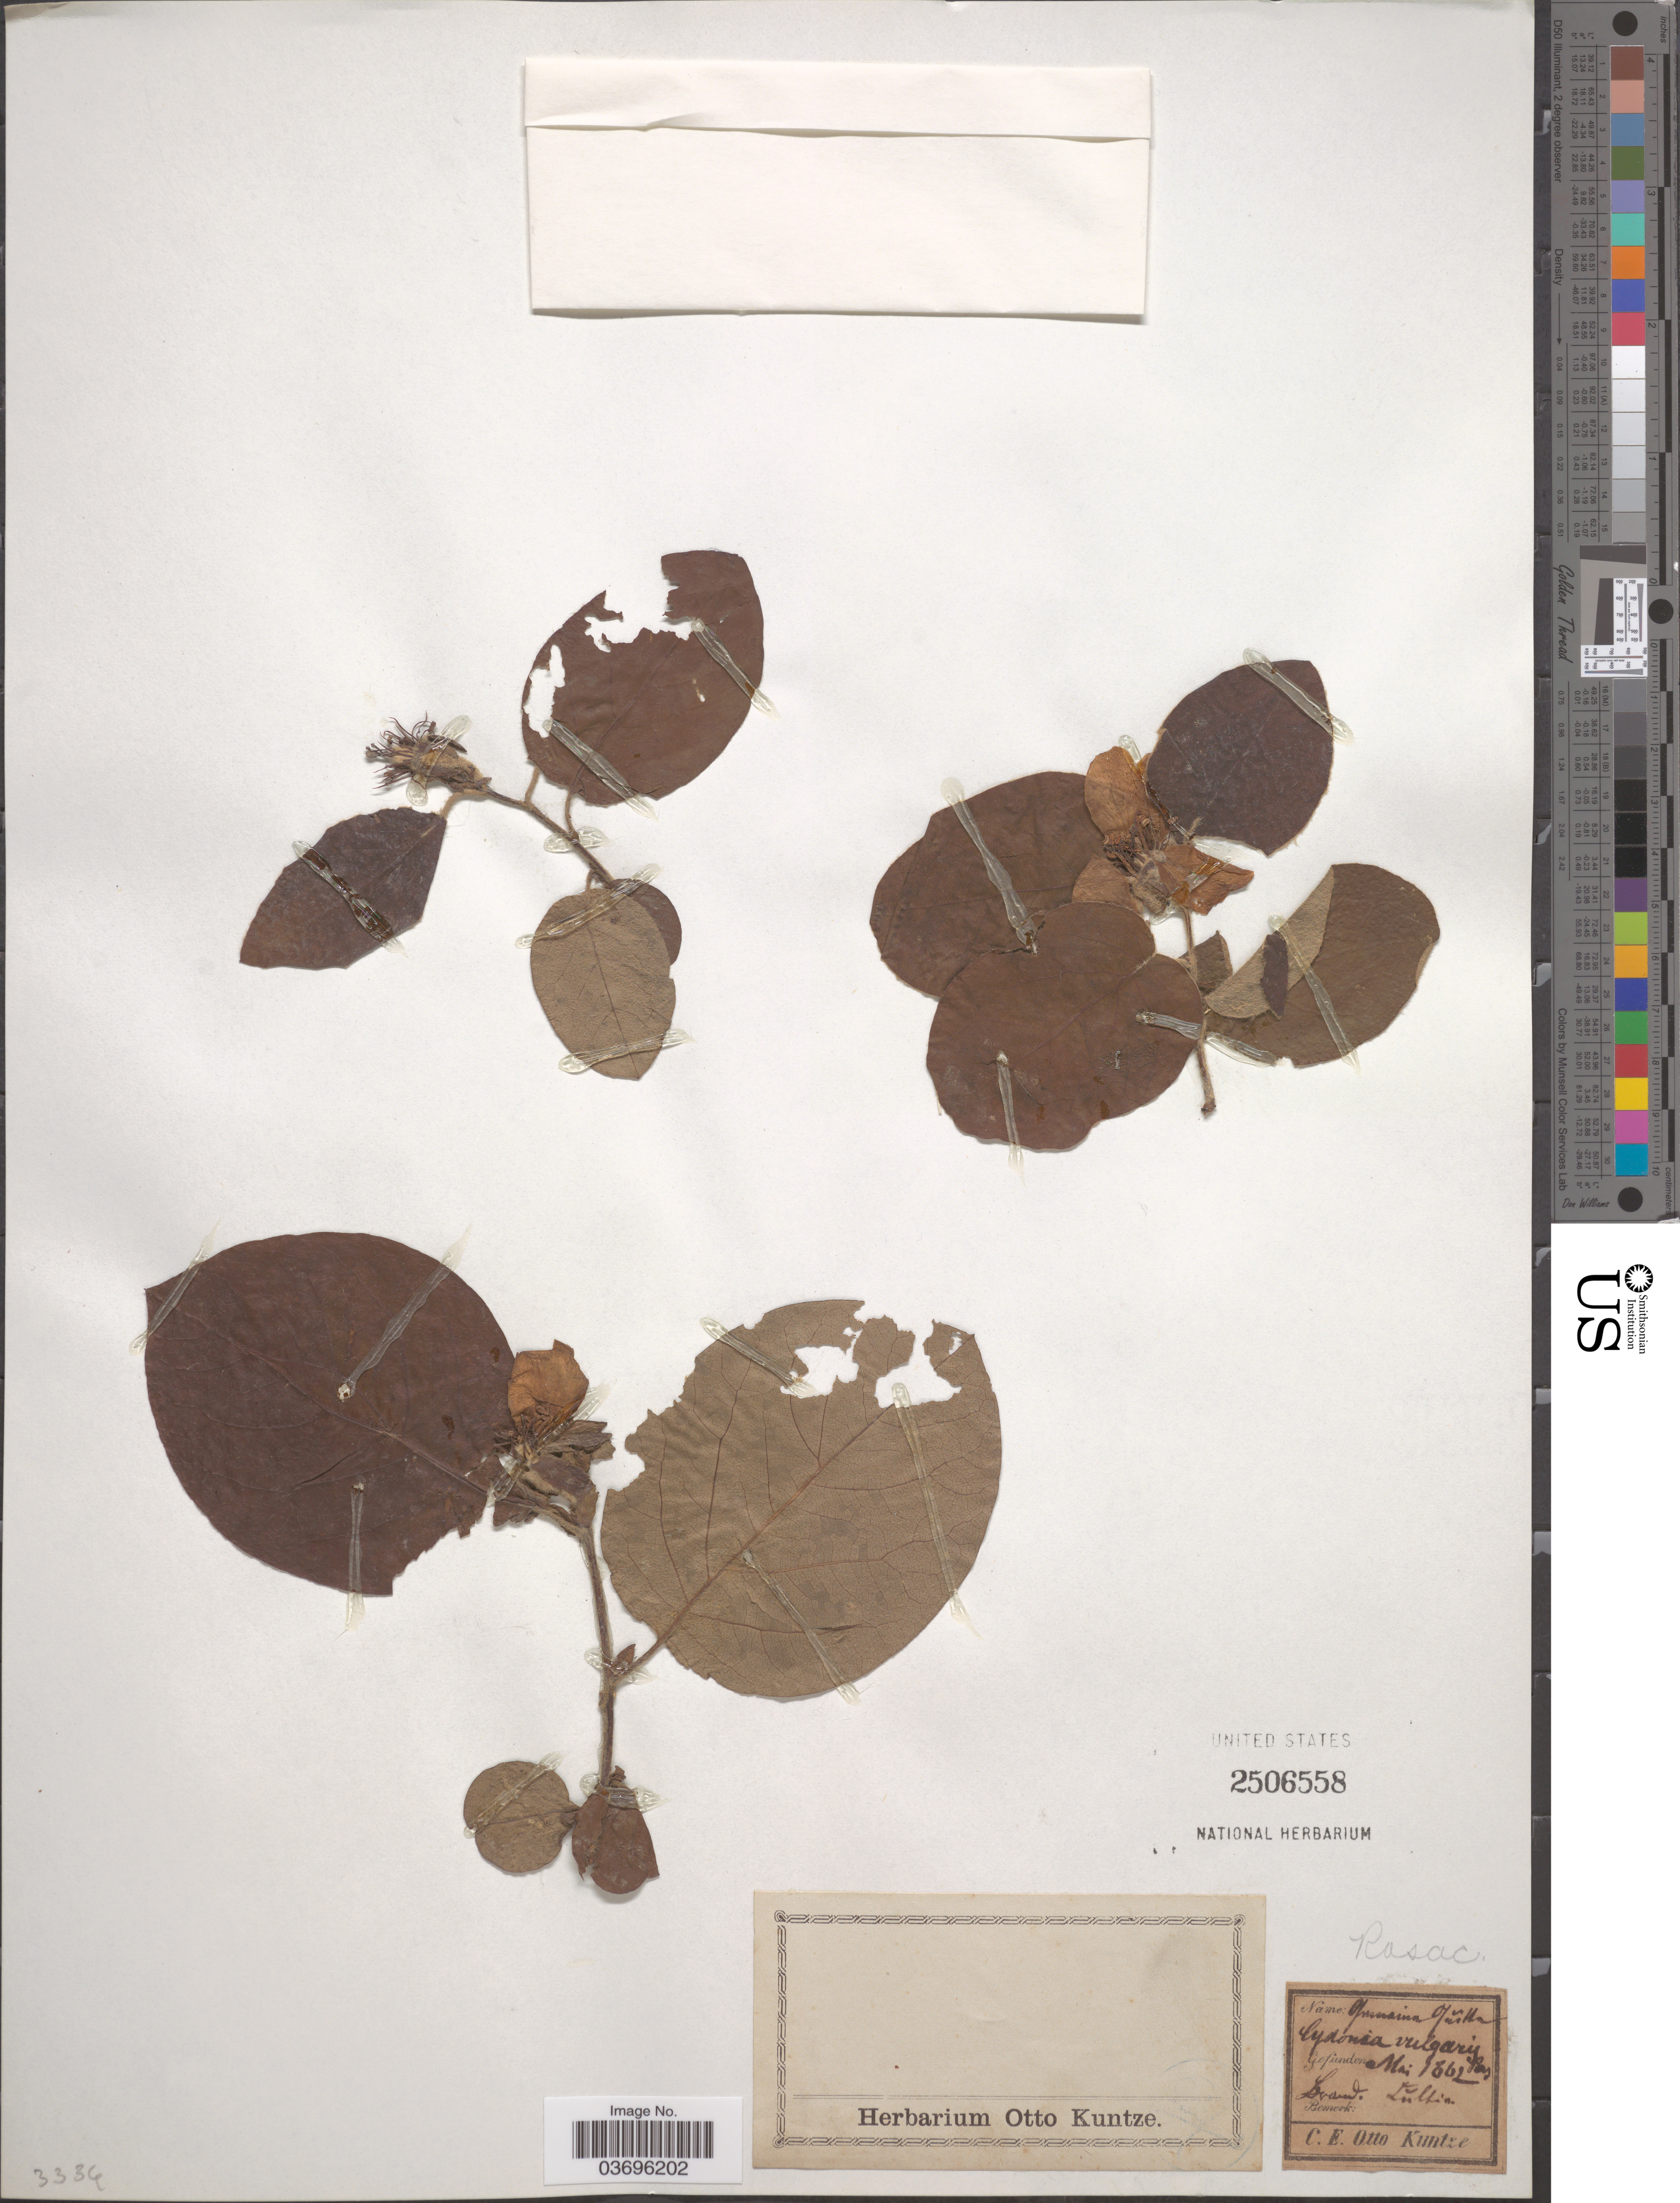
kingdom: Plantae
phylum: Tracheophyta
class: Magnoliopsida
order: Rosales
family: Rosaceae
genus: Cydonia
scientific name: Cydonia vulgaris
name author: Pers.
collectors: C.E.O. Kuntze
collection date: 1862-05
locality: [illegible text] Lŭlbim[interpreted].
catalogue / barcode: US 2506558